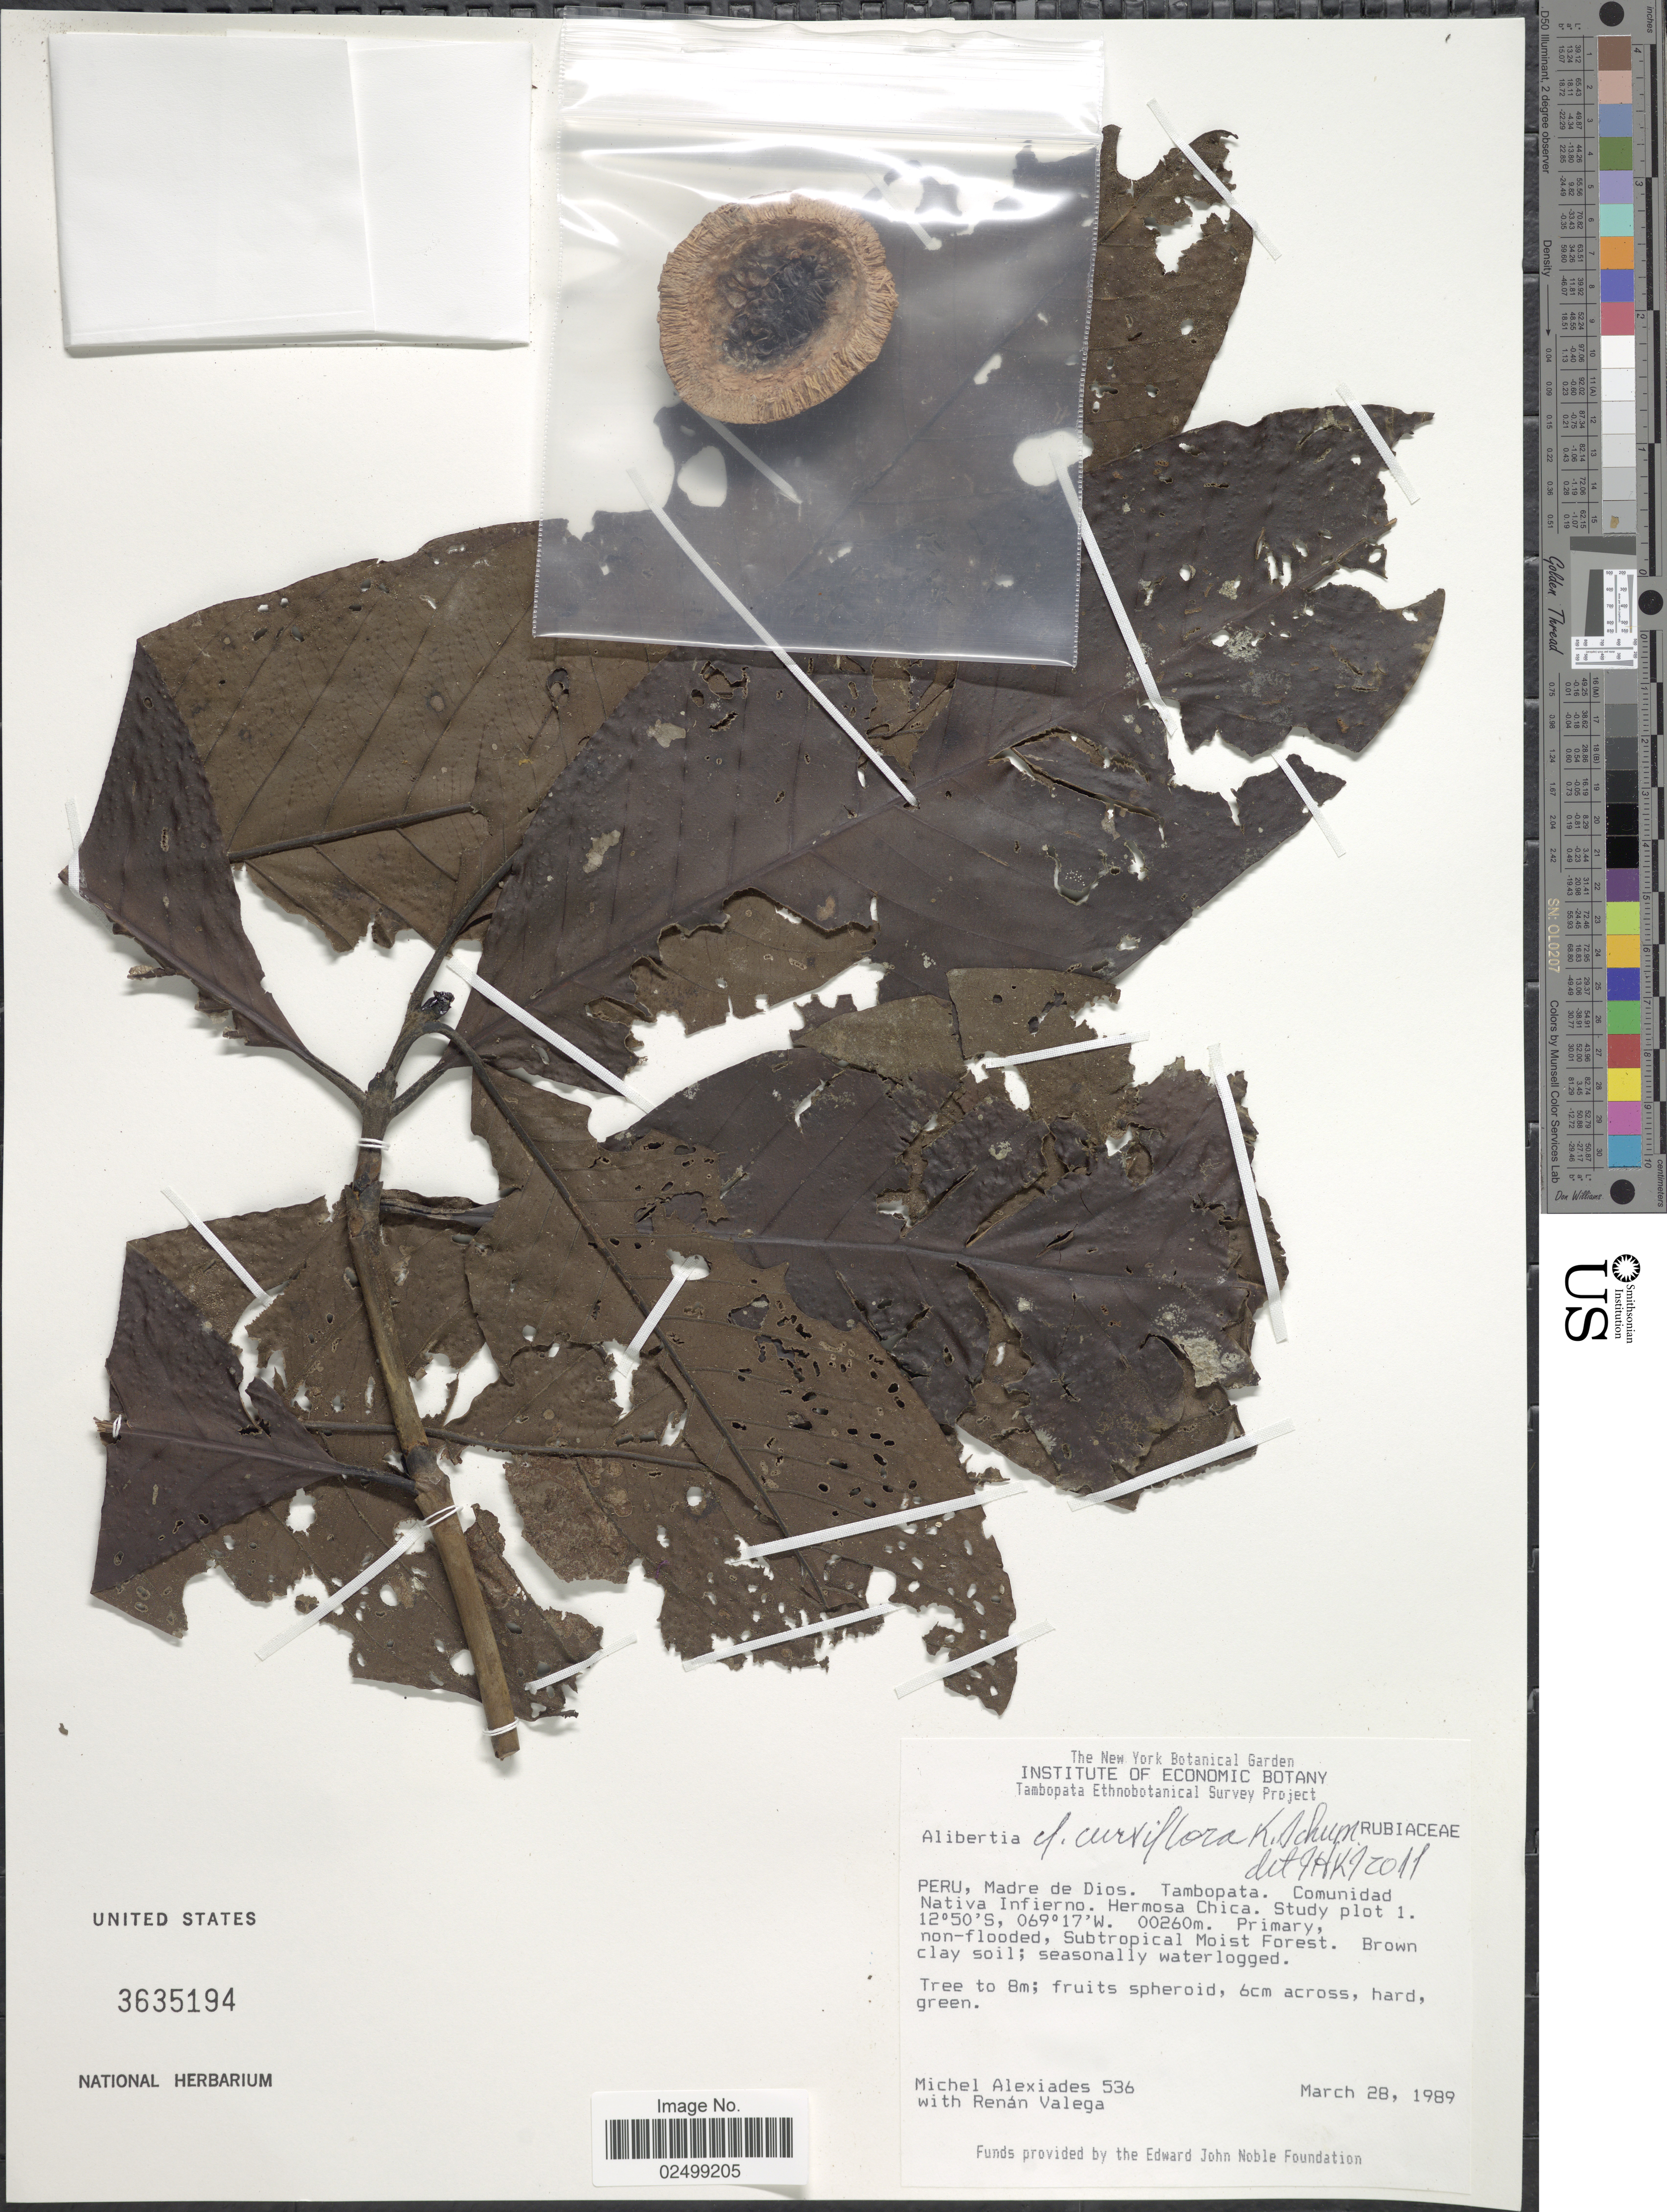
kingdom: Plantae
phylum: Tracheophyta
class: Magnoliopsida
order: Gentianales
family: Rubiaceae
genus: Alibertia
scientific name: Alibertia curviflora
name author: K. Schum.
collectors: M. Alexiades & R. Valega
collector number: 536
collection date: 1989-03-28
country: Peru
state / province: Madre de Dios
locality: Tambopata. Comunidad Nativa Infierno. Hermosa Chica. Study plot 1, Primary, non-flooded, Subtropical Moist Forest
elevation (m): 260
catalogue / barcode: US 3635194